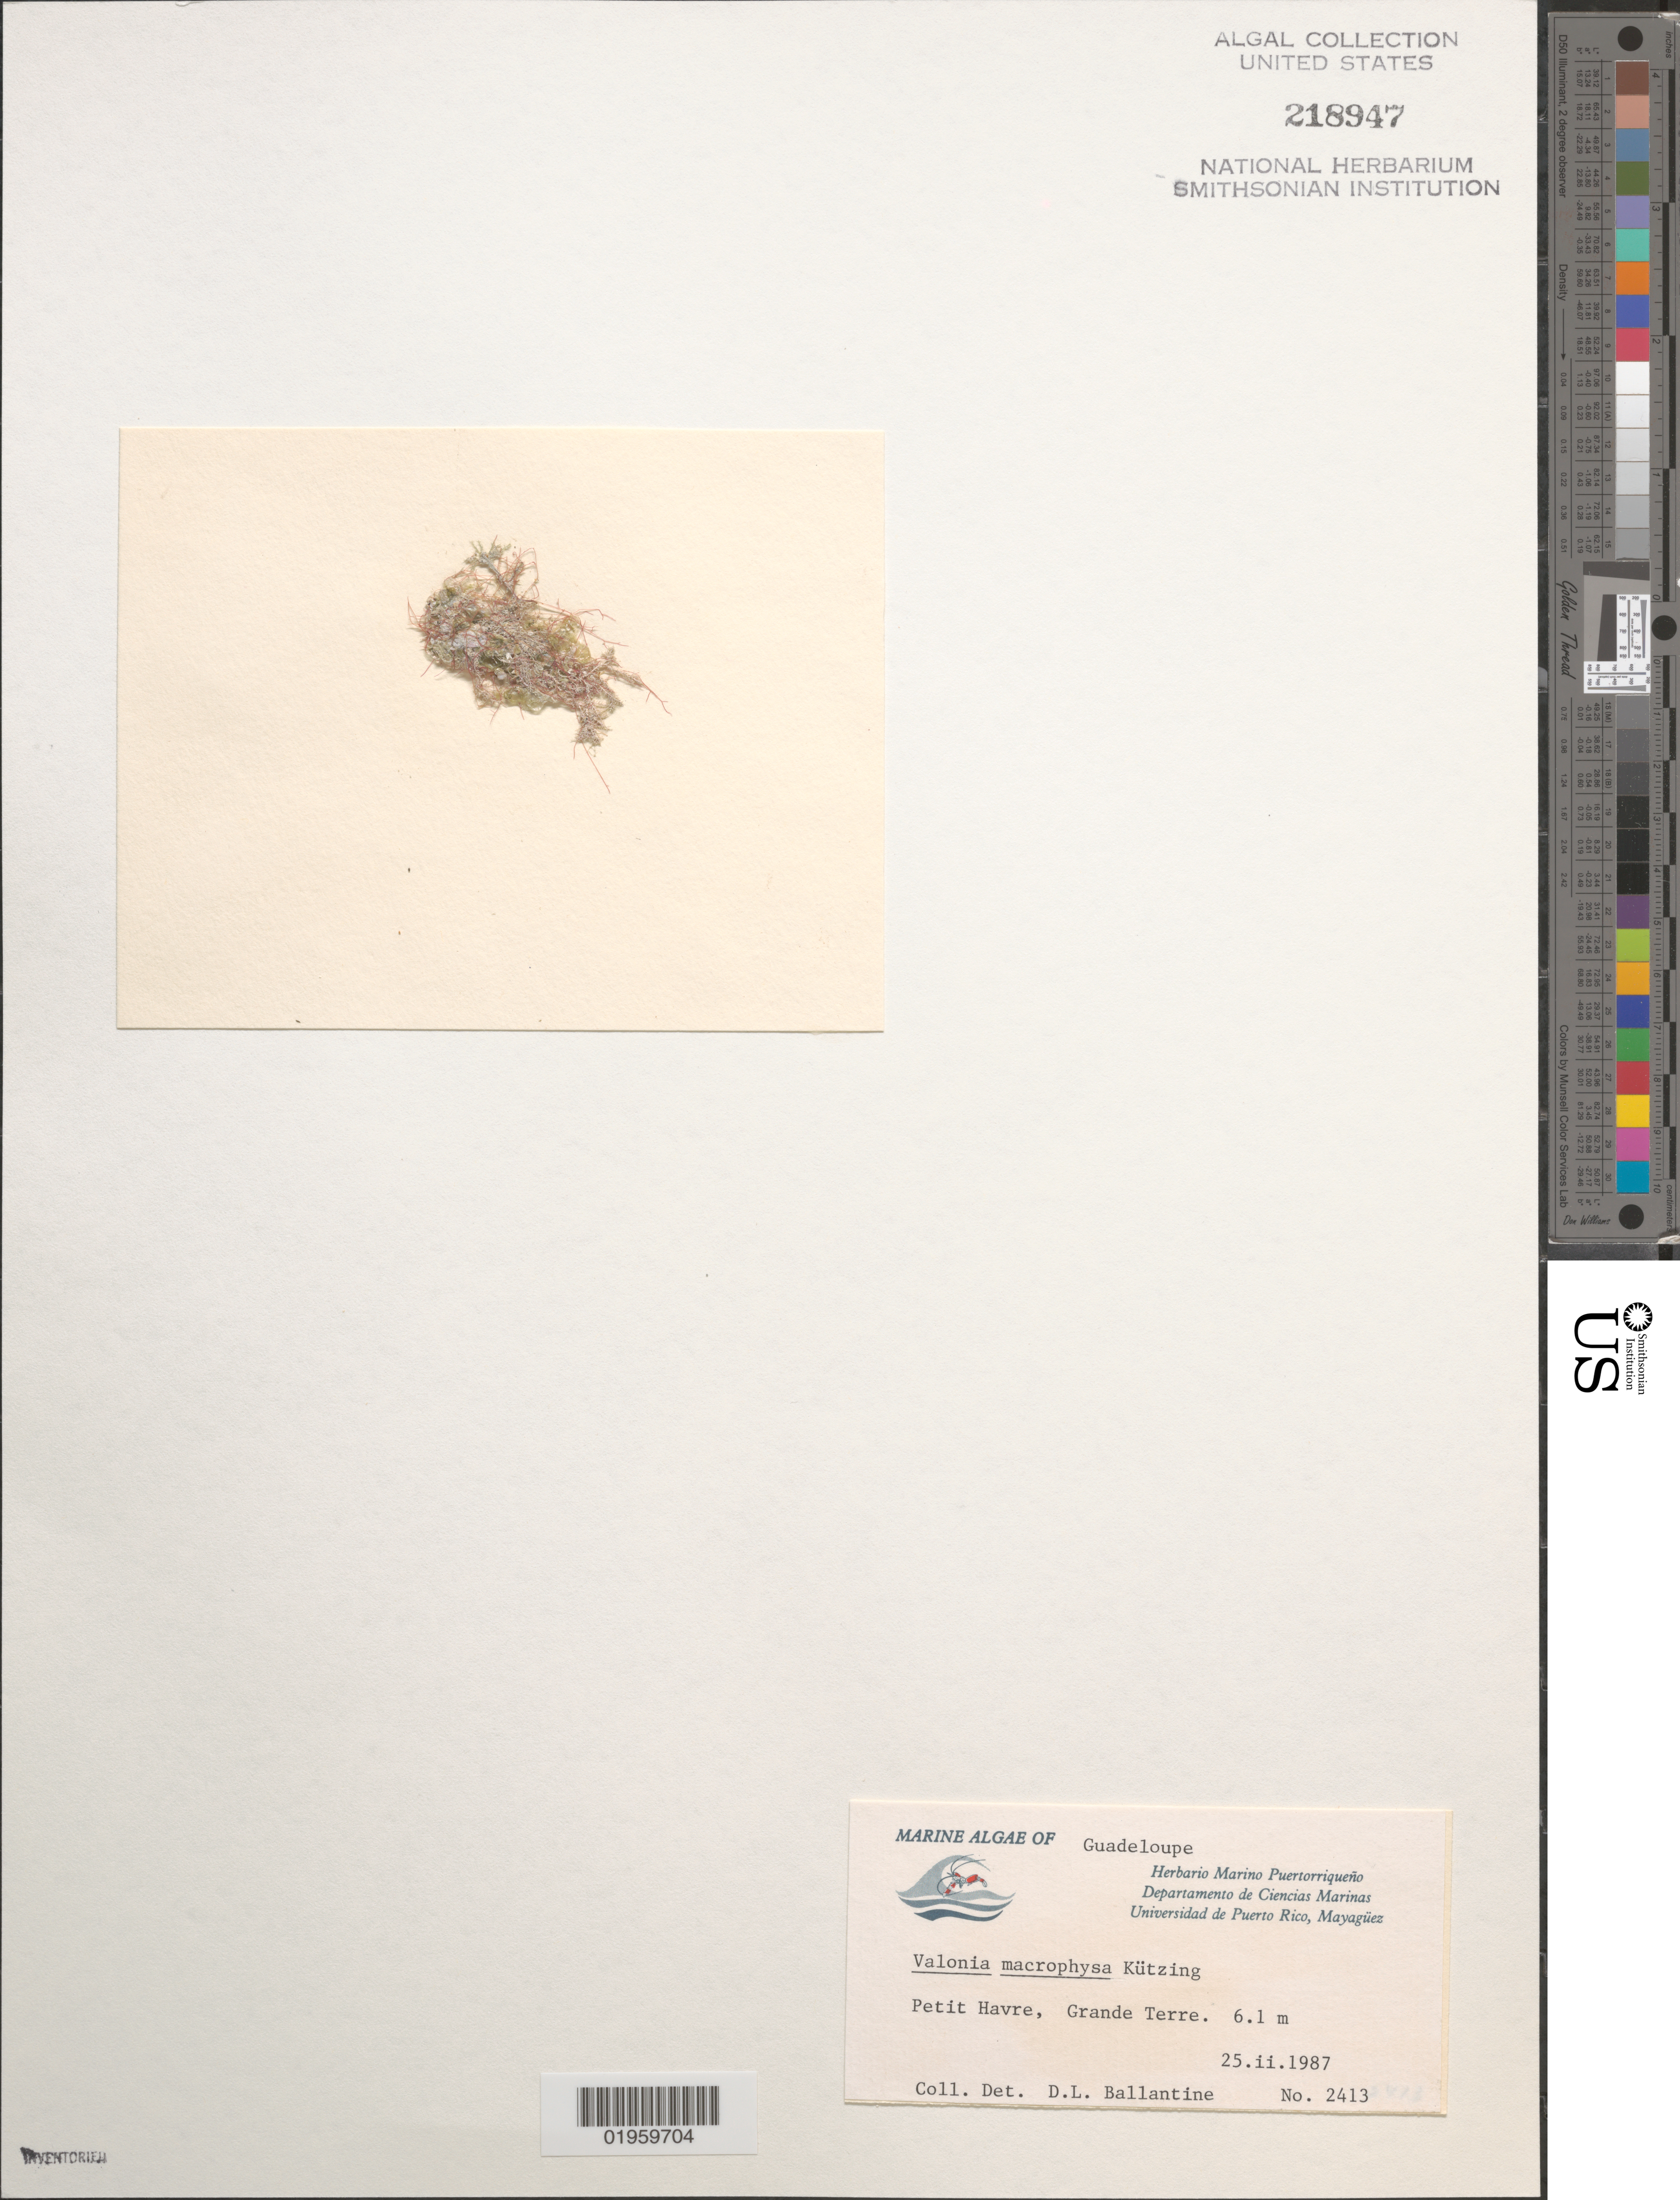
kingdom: Plantae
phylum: Chlorophyta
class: Ulvophyceae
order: Siphonocladales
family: Valoniaceae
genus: Valonia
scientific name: Valonia macrophysa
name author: Kütz.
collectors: D.L. Ballantine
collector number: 2413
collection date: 1987-02-25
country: Guadeloupe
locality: Petit Havre, Grande Terre.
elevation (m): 6.1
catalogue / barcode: US 218947